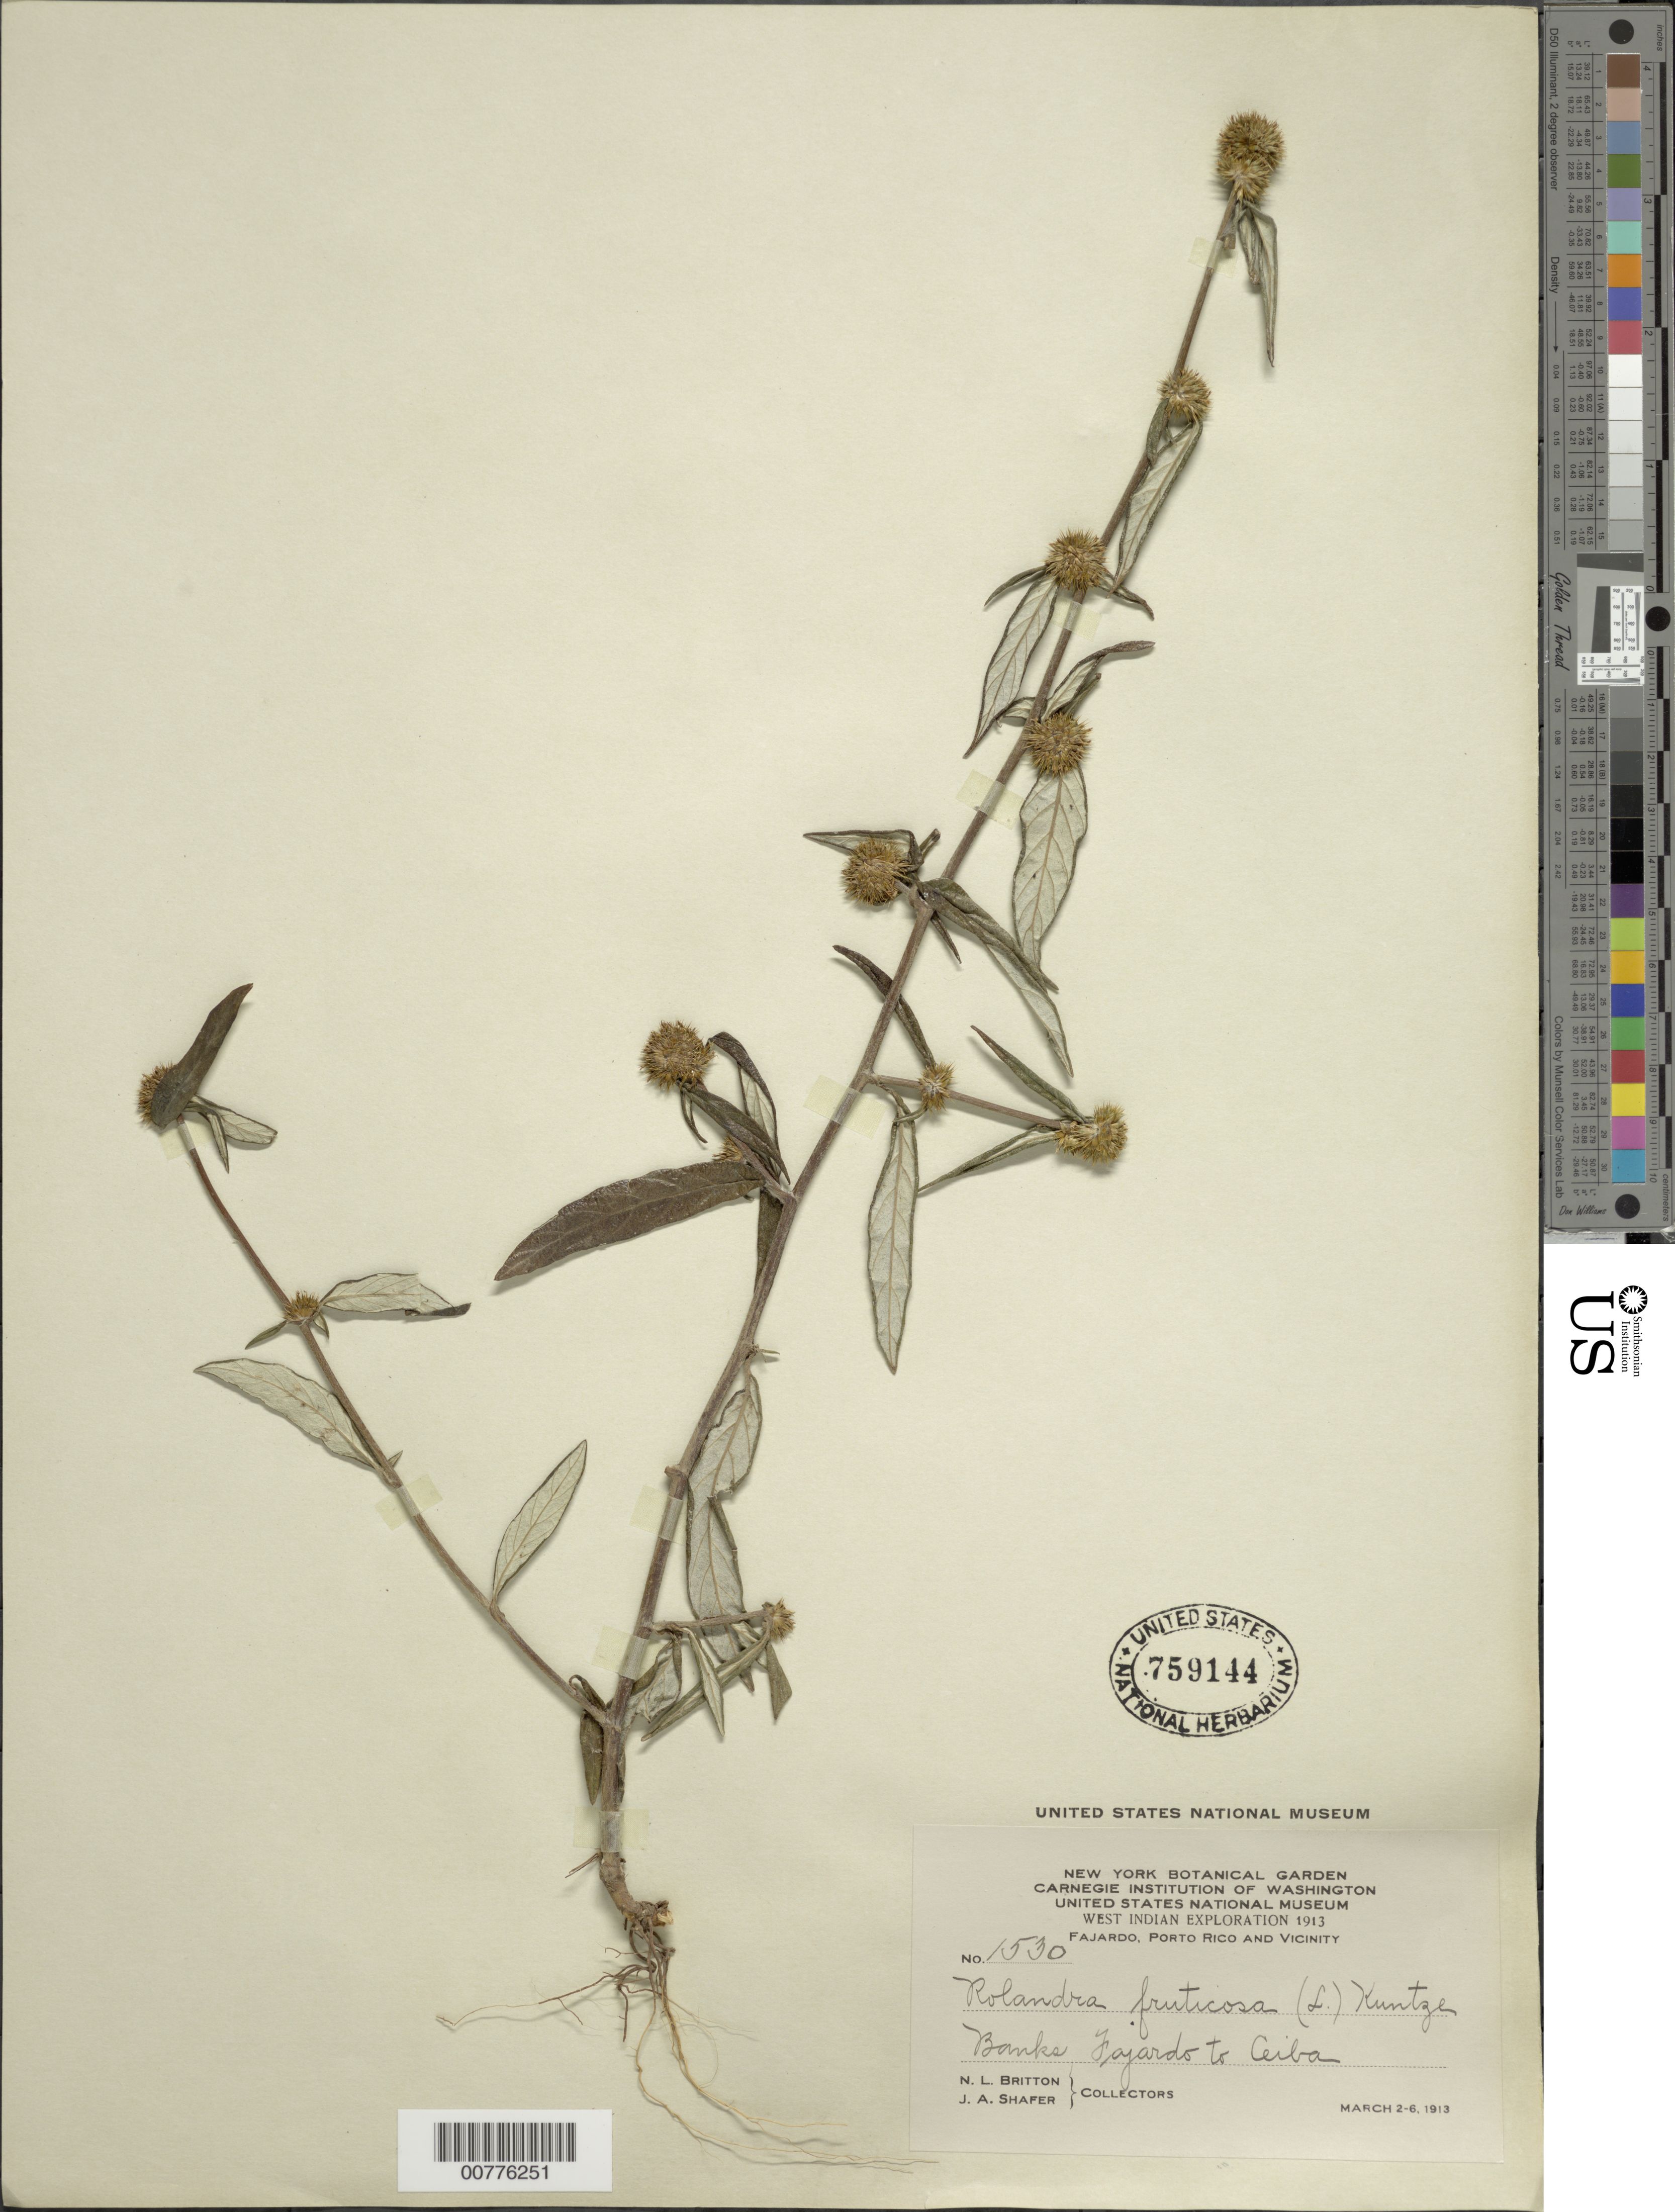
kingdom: Plantae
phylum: Tracheophyta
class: Magnoliopsida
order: Asterales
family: Asteraceae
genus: Rolandra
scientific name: Rolandra fruticosa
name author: (L.) Kuntze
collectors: N. Britton & J. A. Shafer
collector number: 1530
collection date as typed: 02 Mar 1913 to 06 Mar 1913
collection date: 1913-03-02/1913-03-06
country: Puerto Rico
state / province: Ceiba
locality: Banks, Fajardo to Ceiba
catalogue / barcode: US 759144